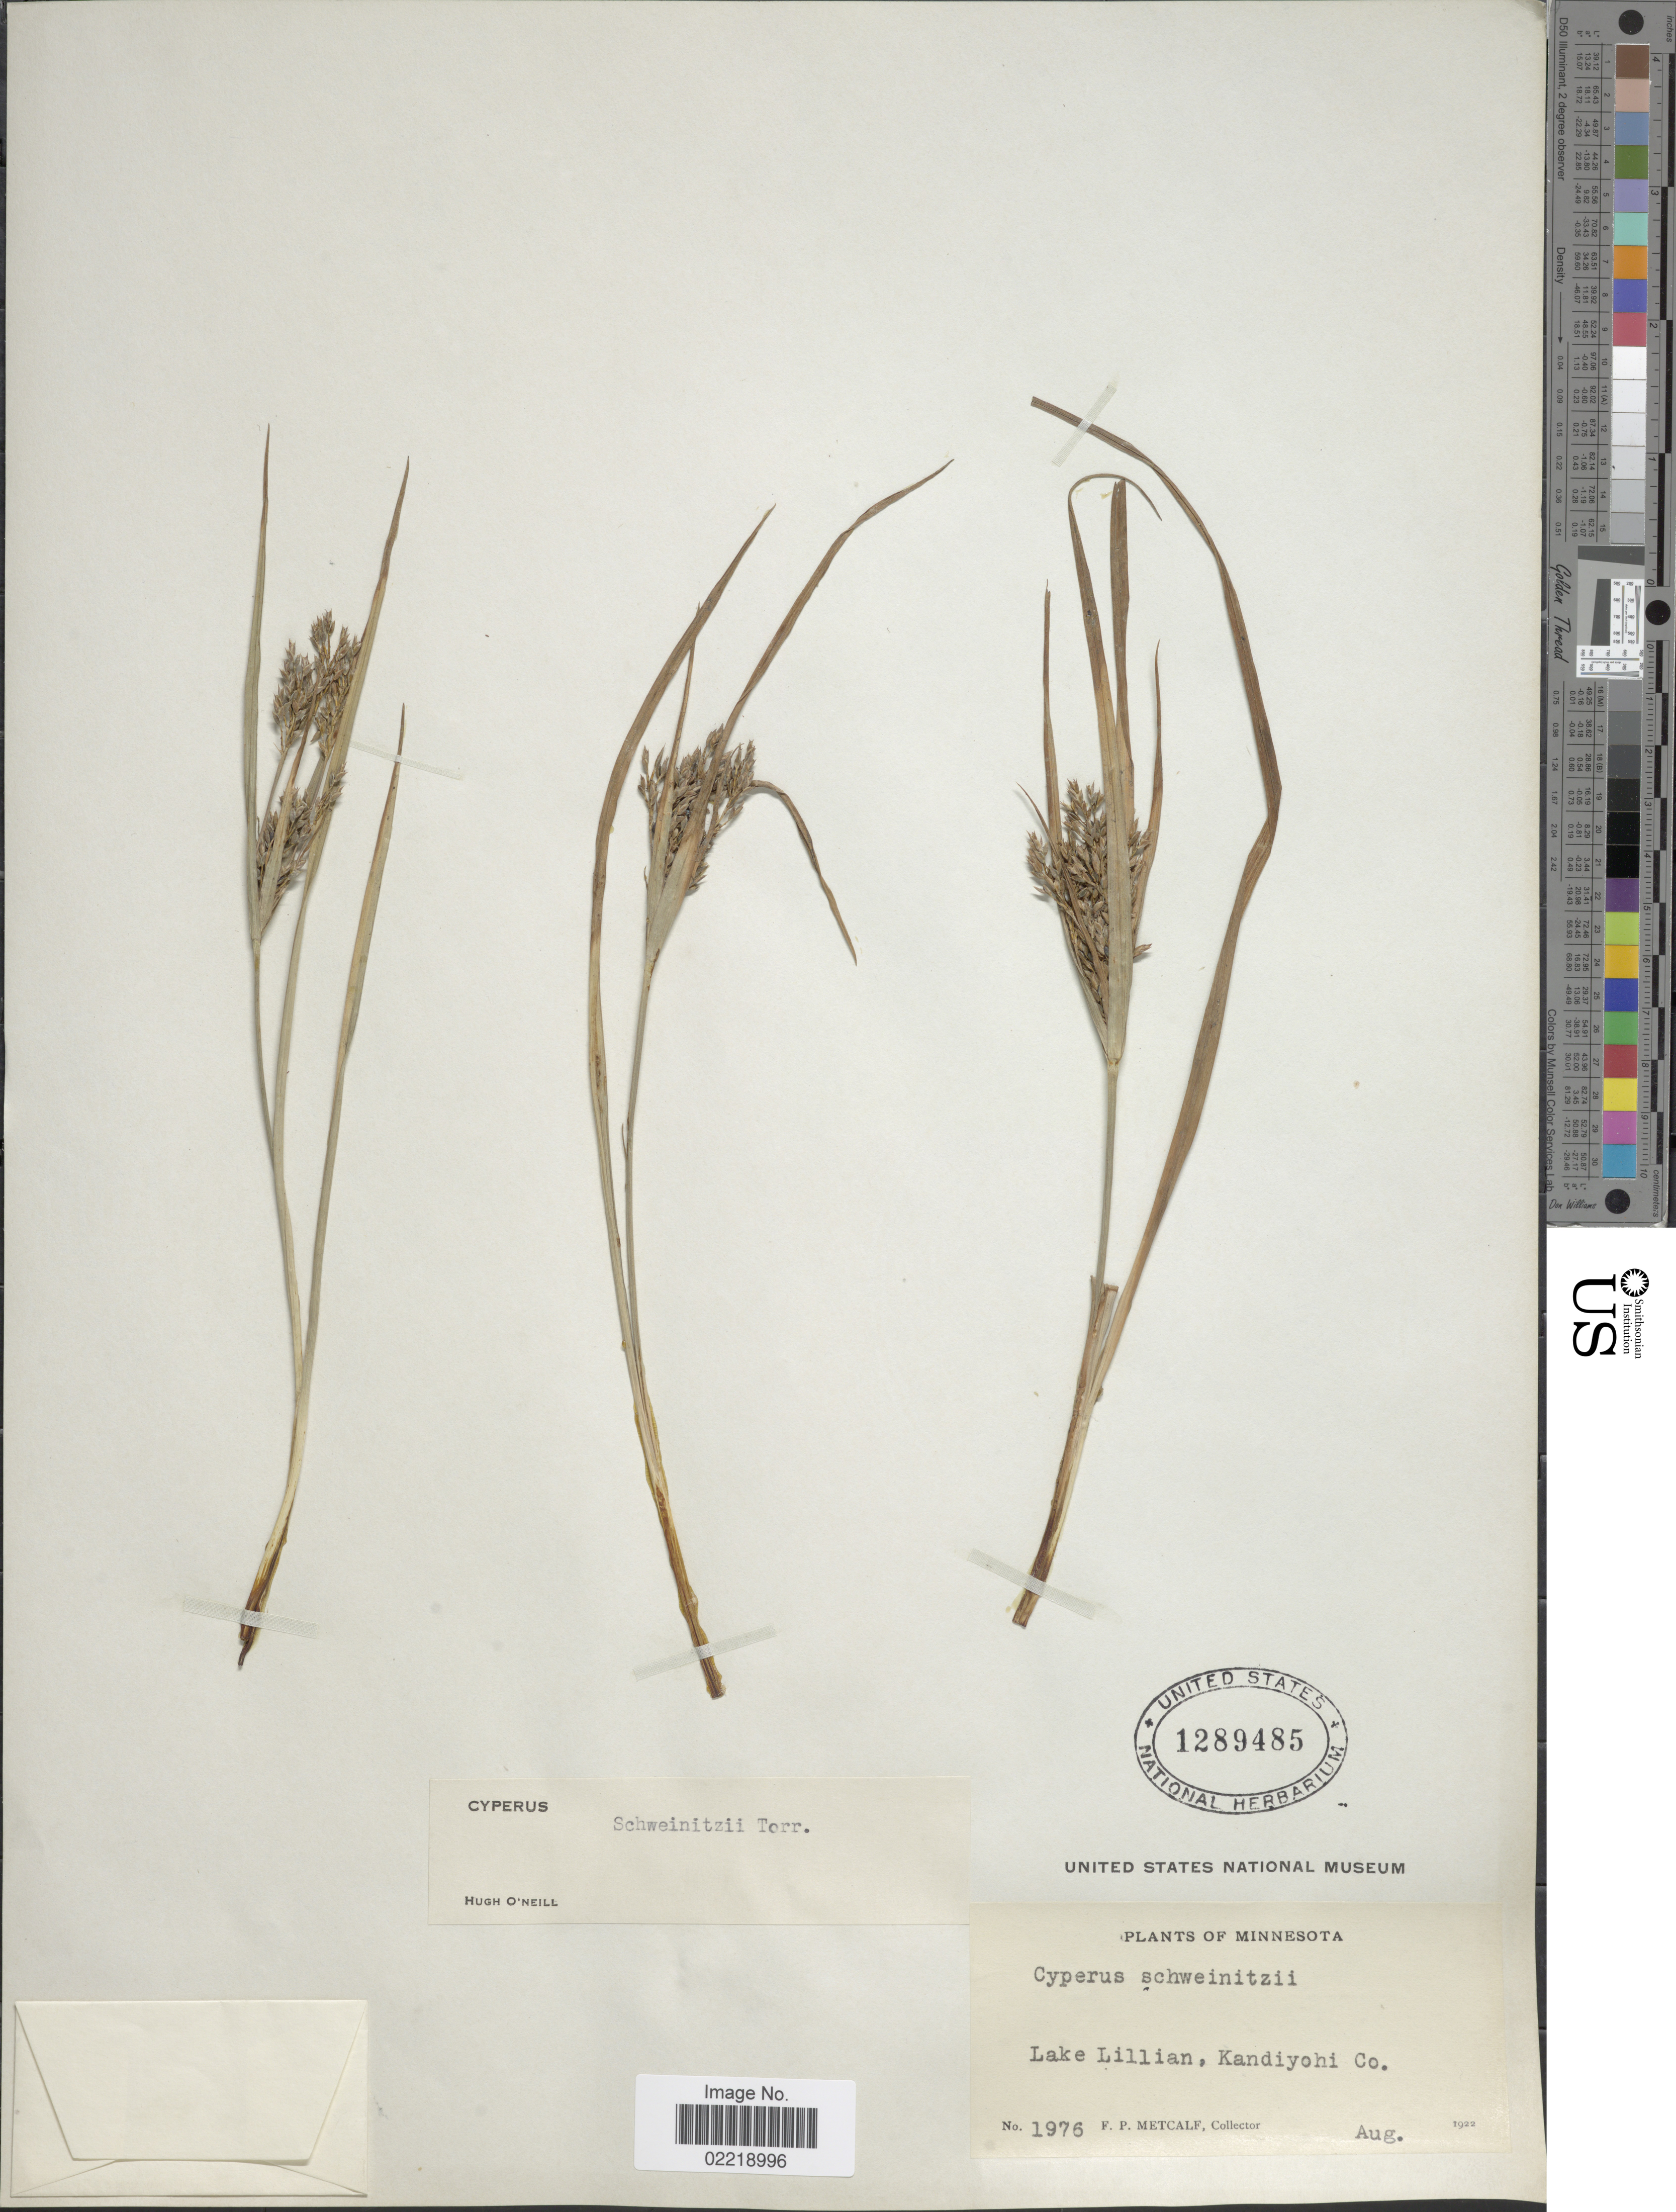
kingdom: Plantae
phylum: Tracheophyta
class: Liliopsida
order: Poales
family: Cyperaceae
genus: Cyperus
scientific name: Cyperus schweinitzii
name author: Torr.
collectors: F. Metcalf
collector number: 1976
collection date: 1922-08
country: United States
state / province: Minnesota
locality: Lake Lillian, Kandiyohi Co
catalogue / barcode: US 1289485